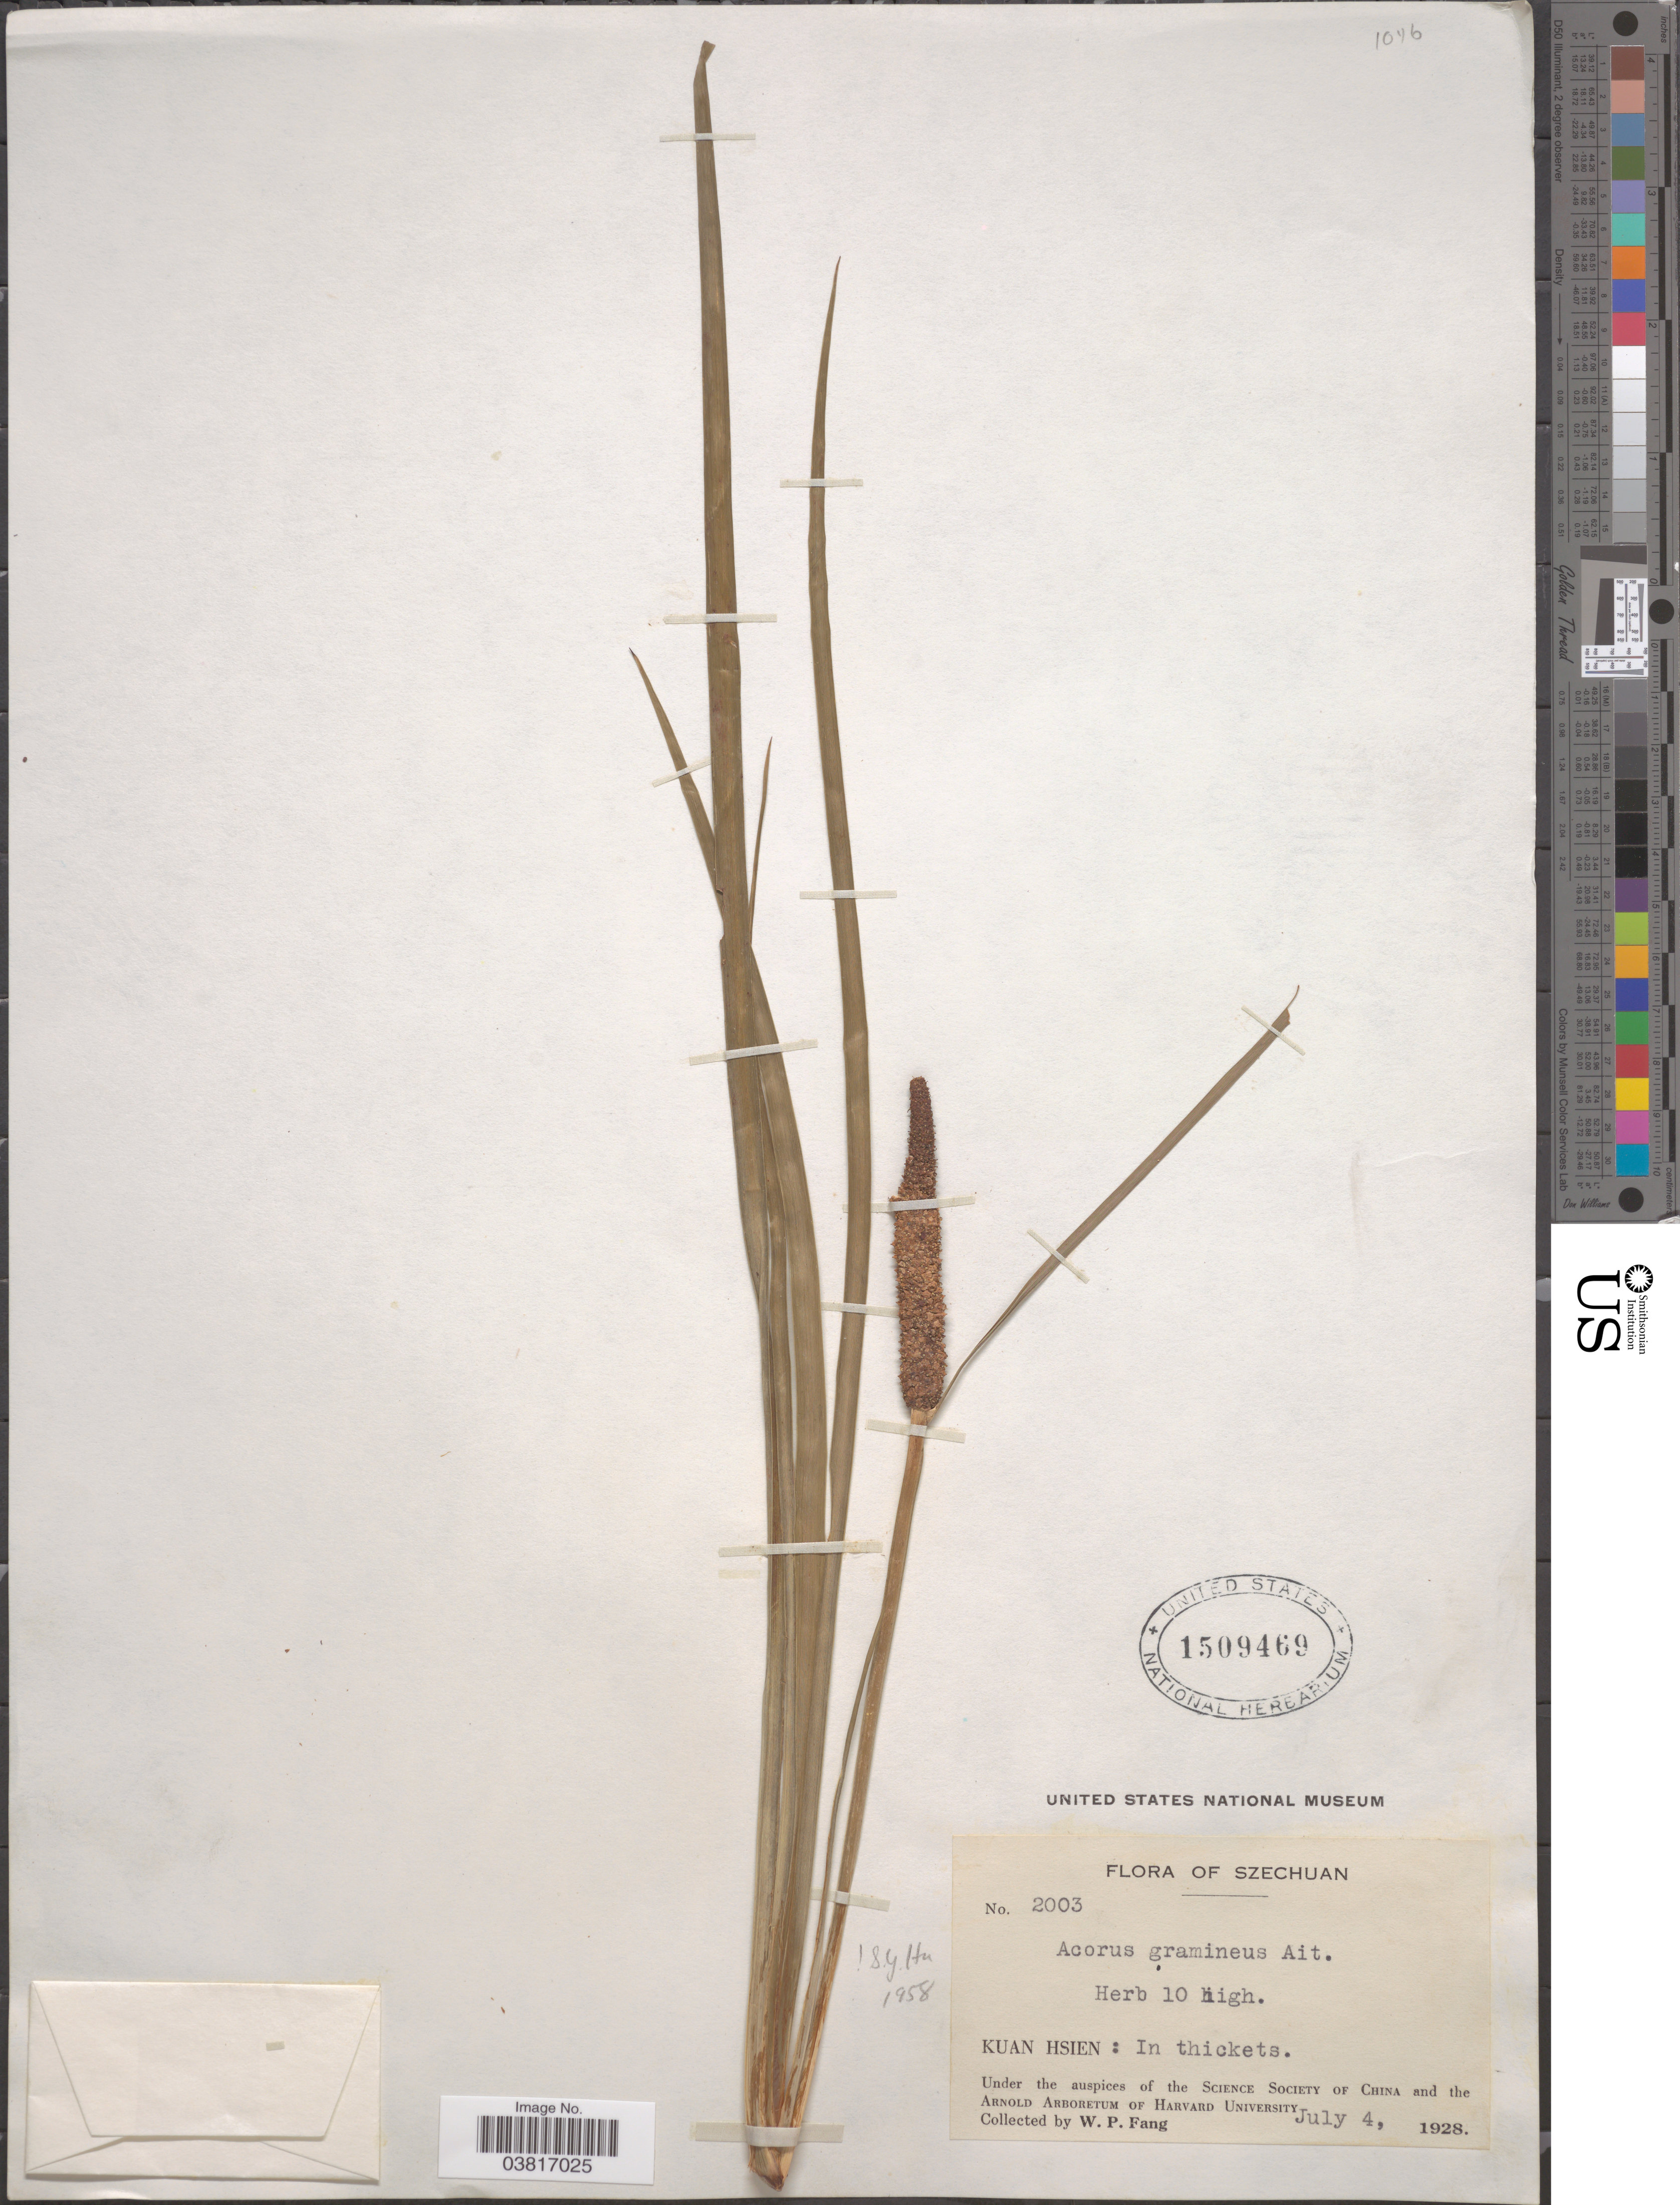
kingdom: Plantae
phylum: Tracheophyta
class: Liliopsida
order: Acorales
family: Acoraceae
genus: Acorus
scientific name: Acorus gramineus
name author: Sol. ex Aiton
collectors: W. P. Fang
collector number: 2003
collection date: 1928-07-04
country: China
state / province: Sichuan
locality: Szechuan. Kuan Hsien.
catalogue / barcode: US 1509469